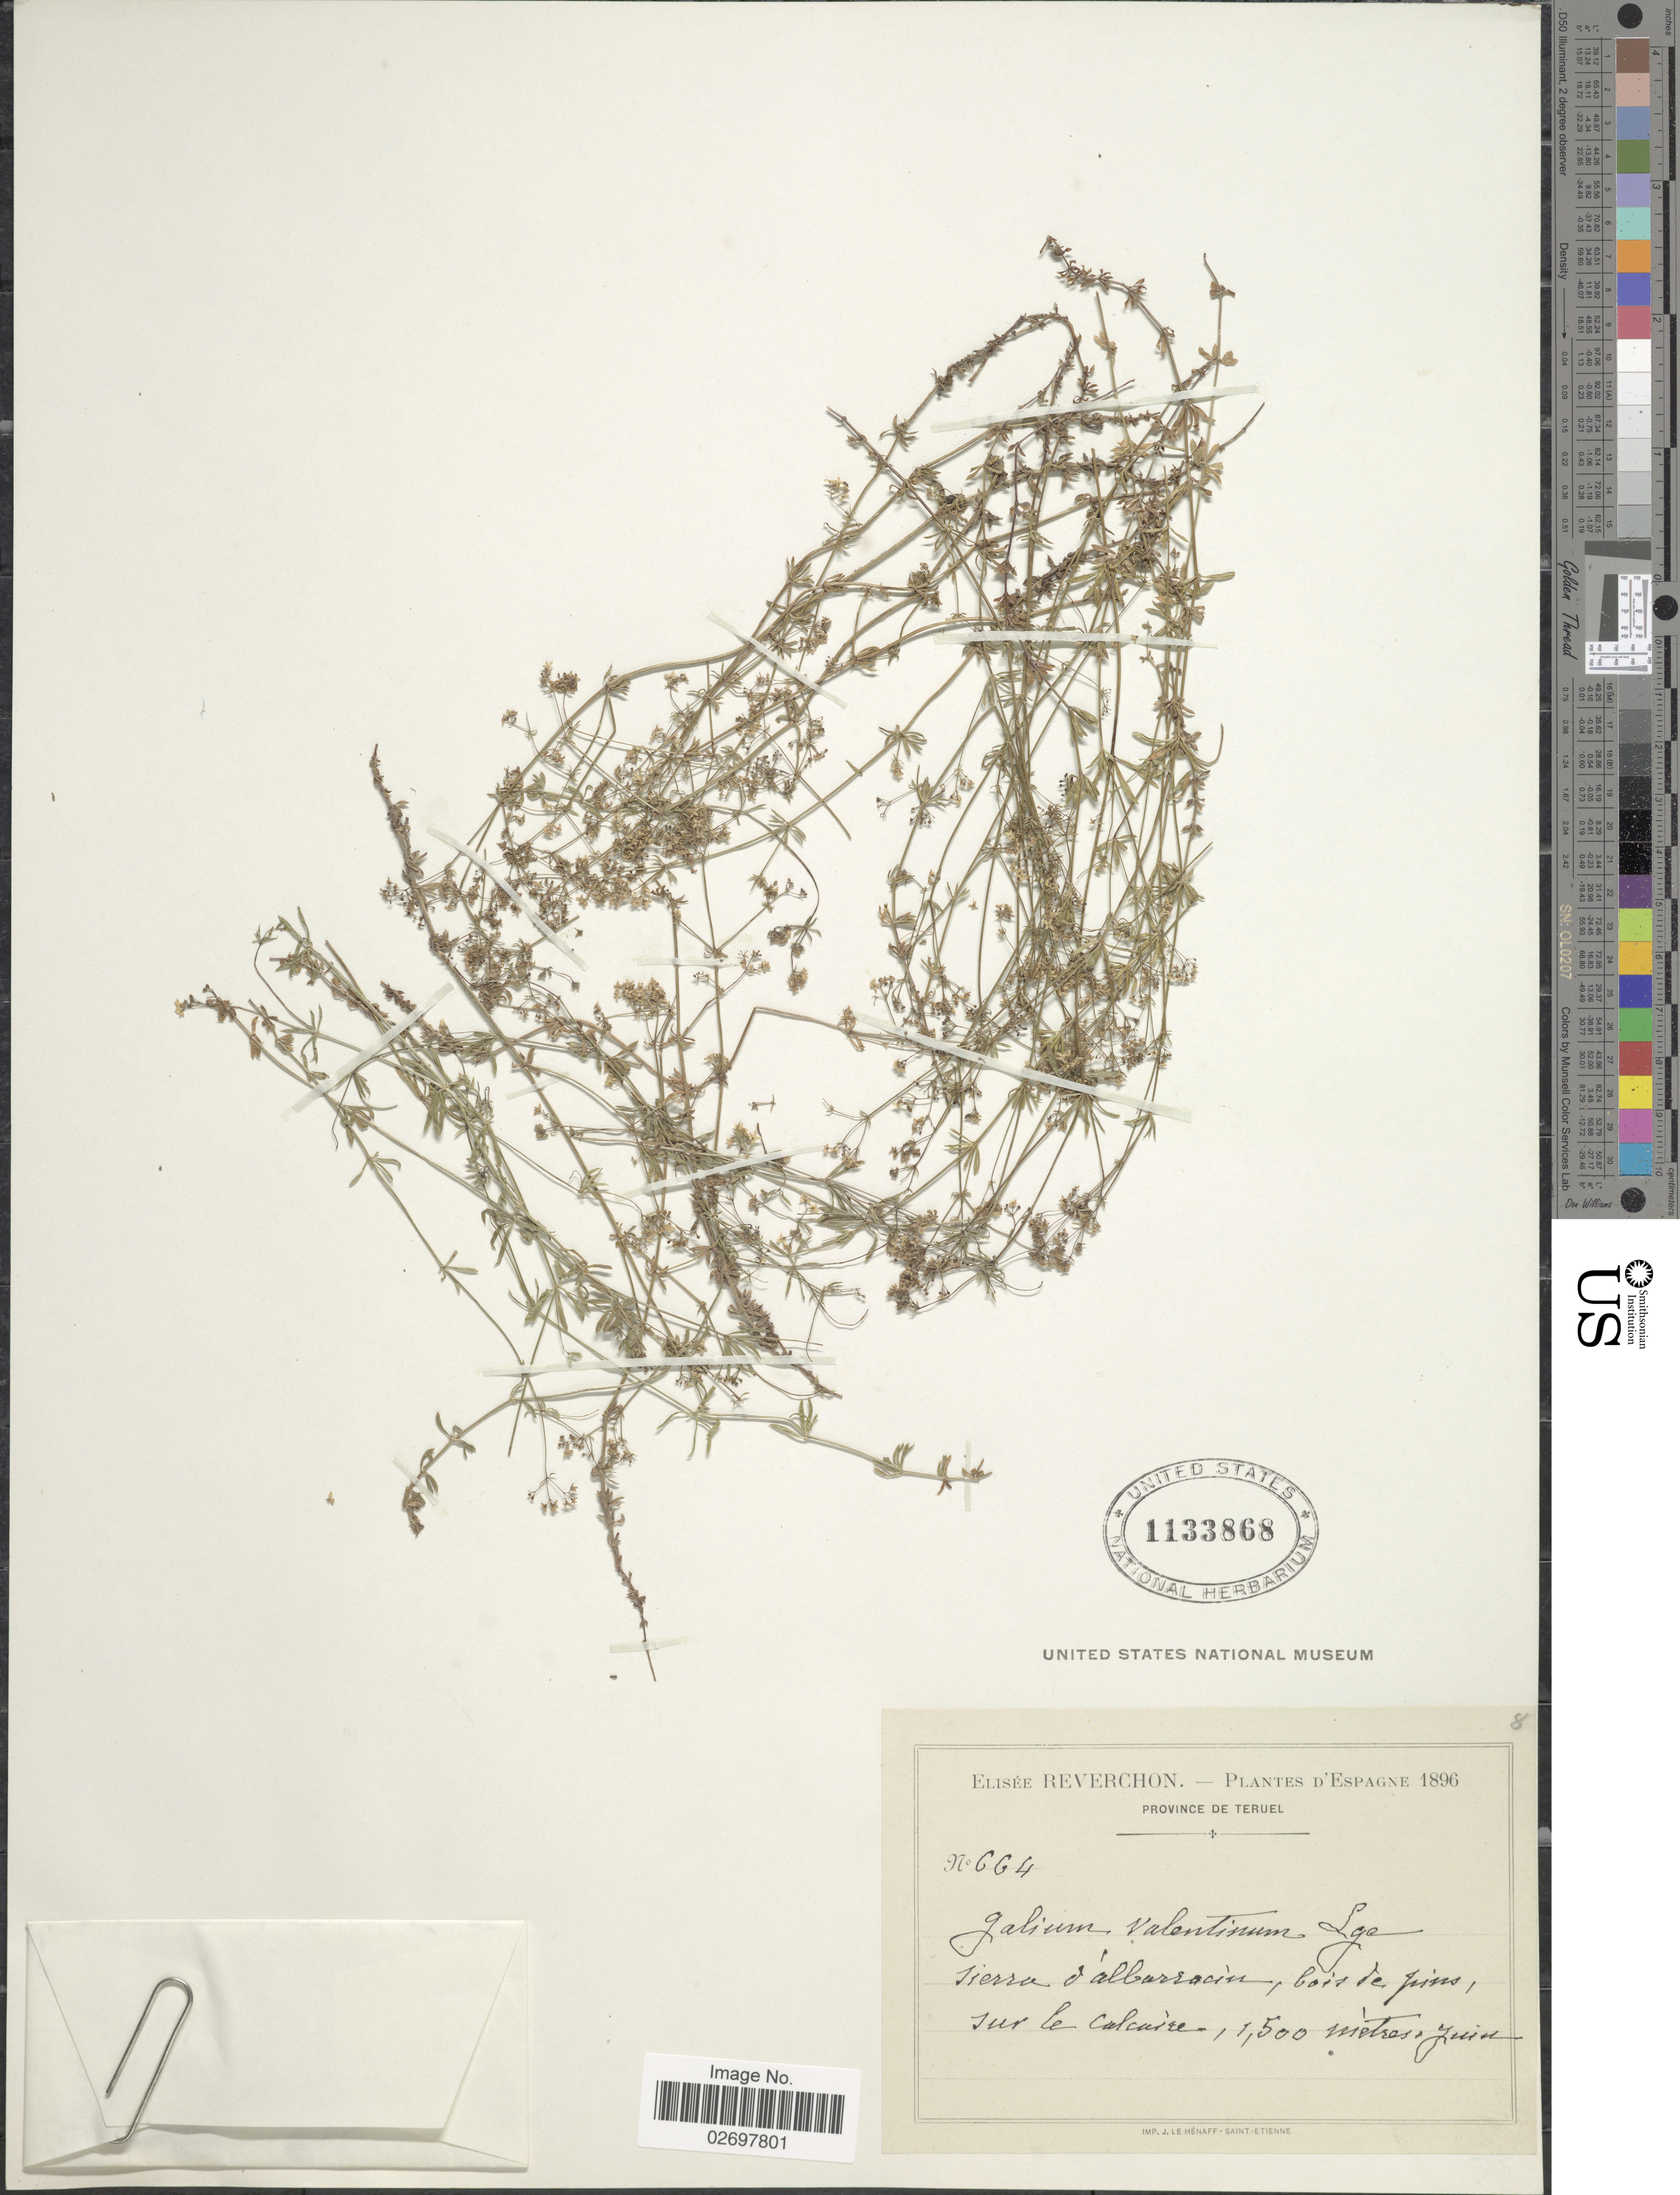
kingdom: Plantae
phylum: Tracheophyta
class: Magnoliopsida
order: Gentianales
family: Rubiaceae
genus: Galium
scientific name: Galium valentinum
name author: Lange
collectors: E. Reverchon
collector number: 664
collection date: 1896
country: Spain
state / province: Andalucía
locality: Province de Tereul, Sierra d'albarraciu, bois de juns, sur le calcaire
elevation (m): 1500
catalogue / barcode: US 1133868